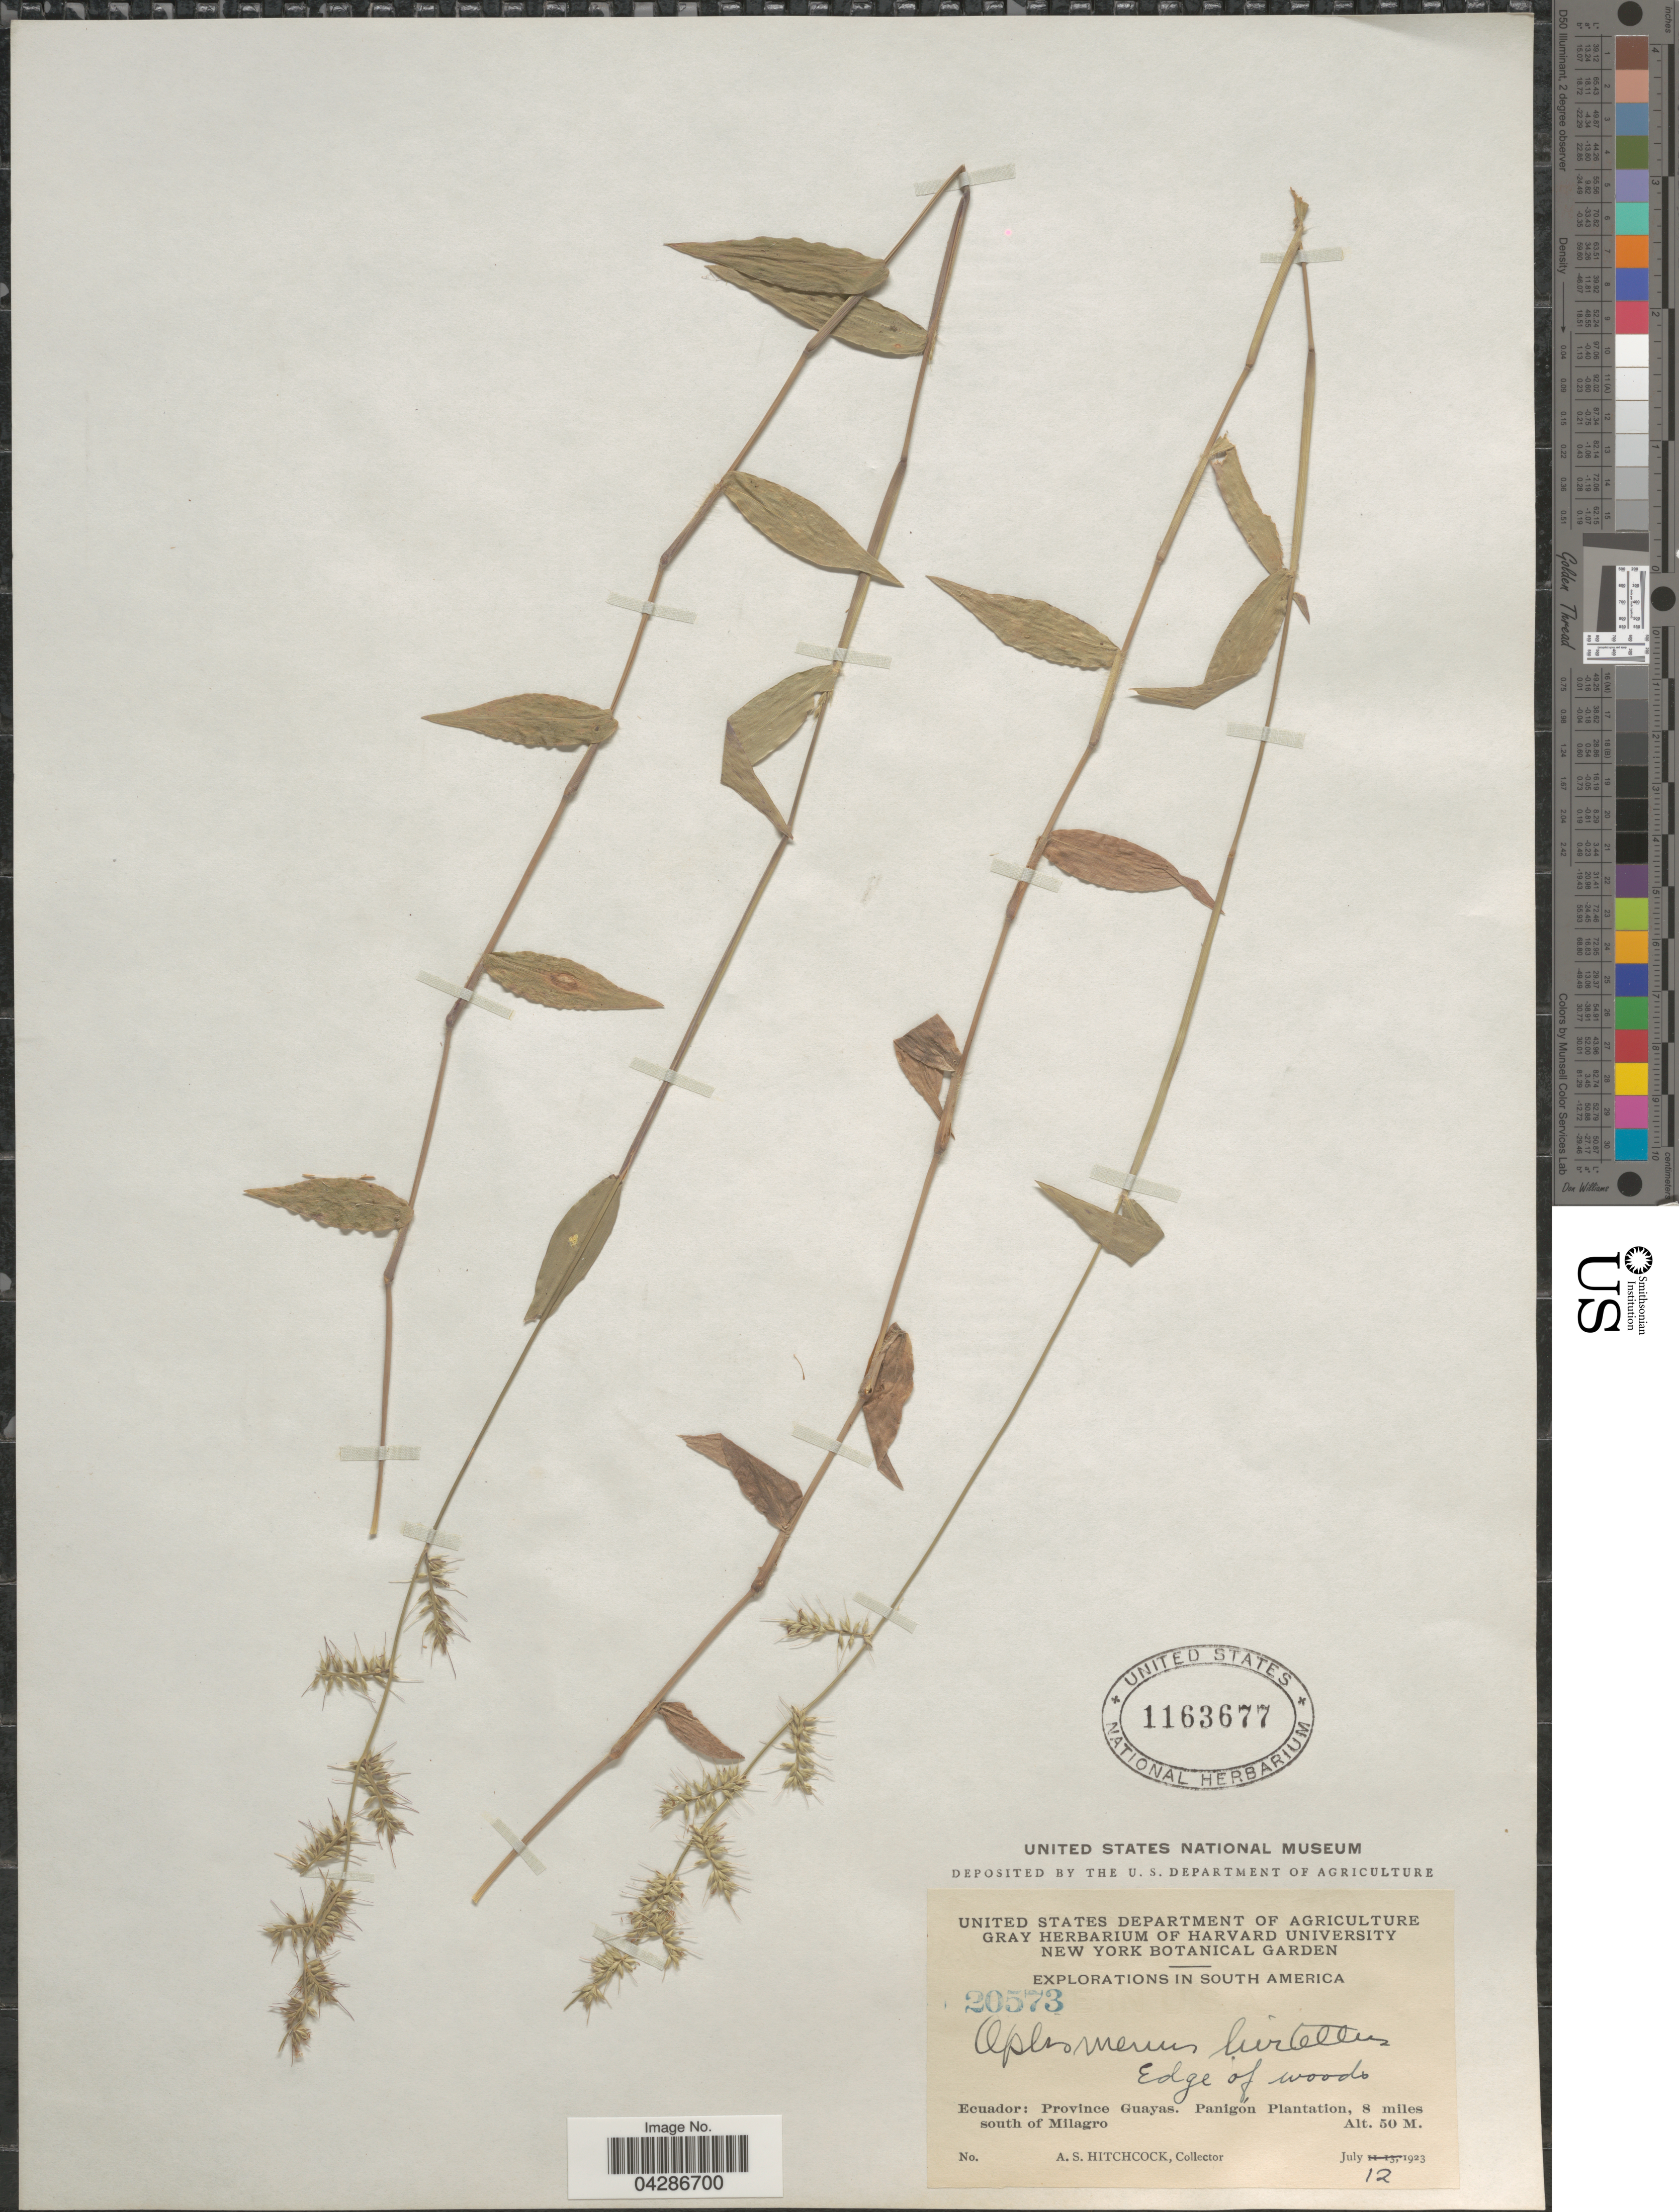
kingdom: Plantae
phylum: Tracheophyta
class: Liliopsida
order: Poales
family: Poaceae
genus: Oplismenus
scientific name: Oplismenus hirtellus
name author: (L.) P. Beauv.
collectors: A. S. Hitchcock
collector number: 20573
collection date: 1923-07-12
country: Ecuador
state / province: Guayas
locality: Explorations in South America. Panigón Plantation, 8 miles south of Milagro.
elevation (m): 50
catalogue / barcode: US 1163677